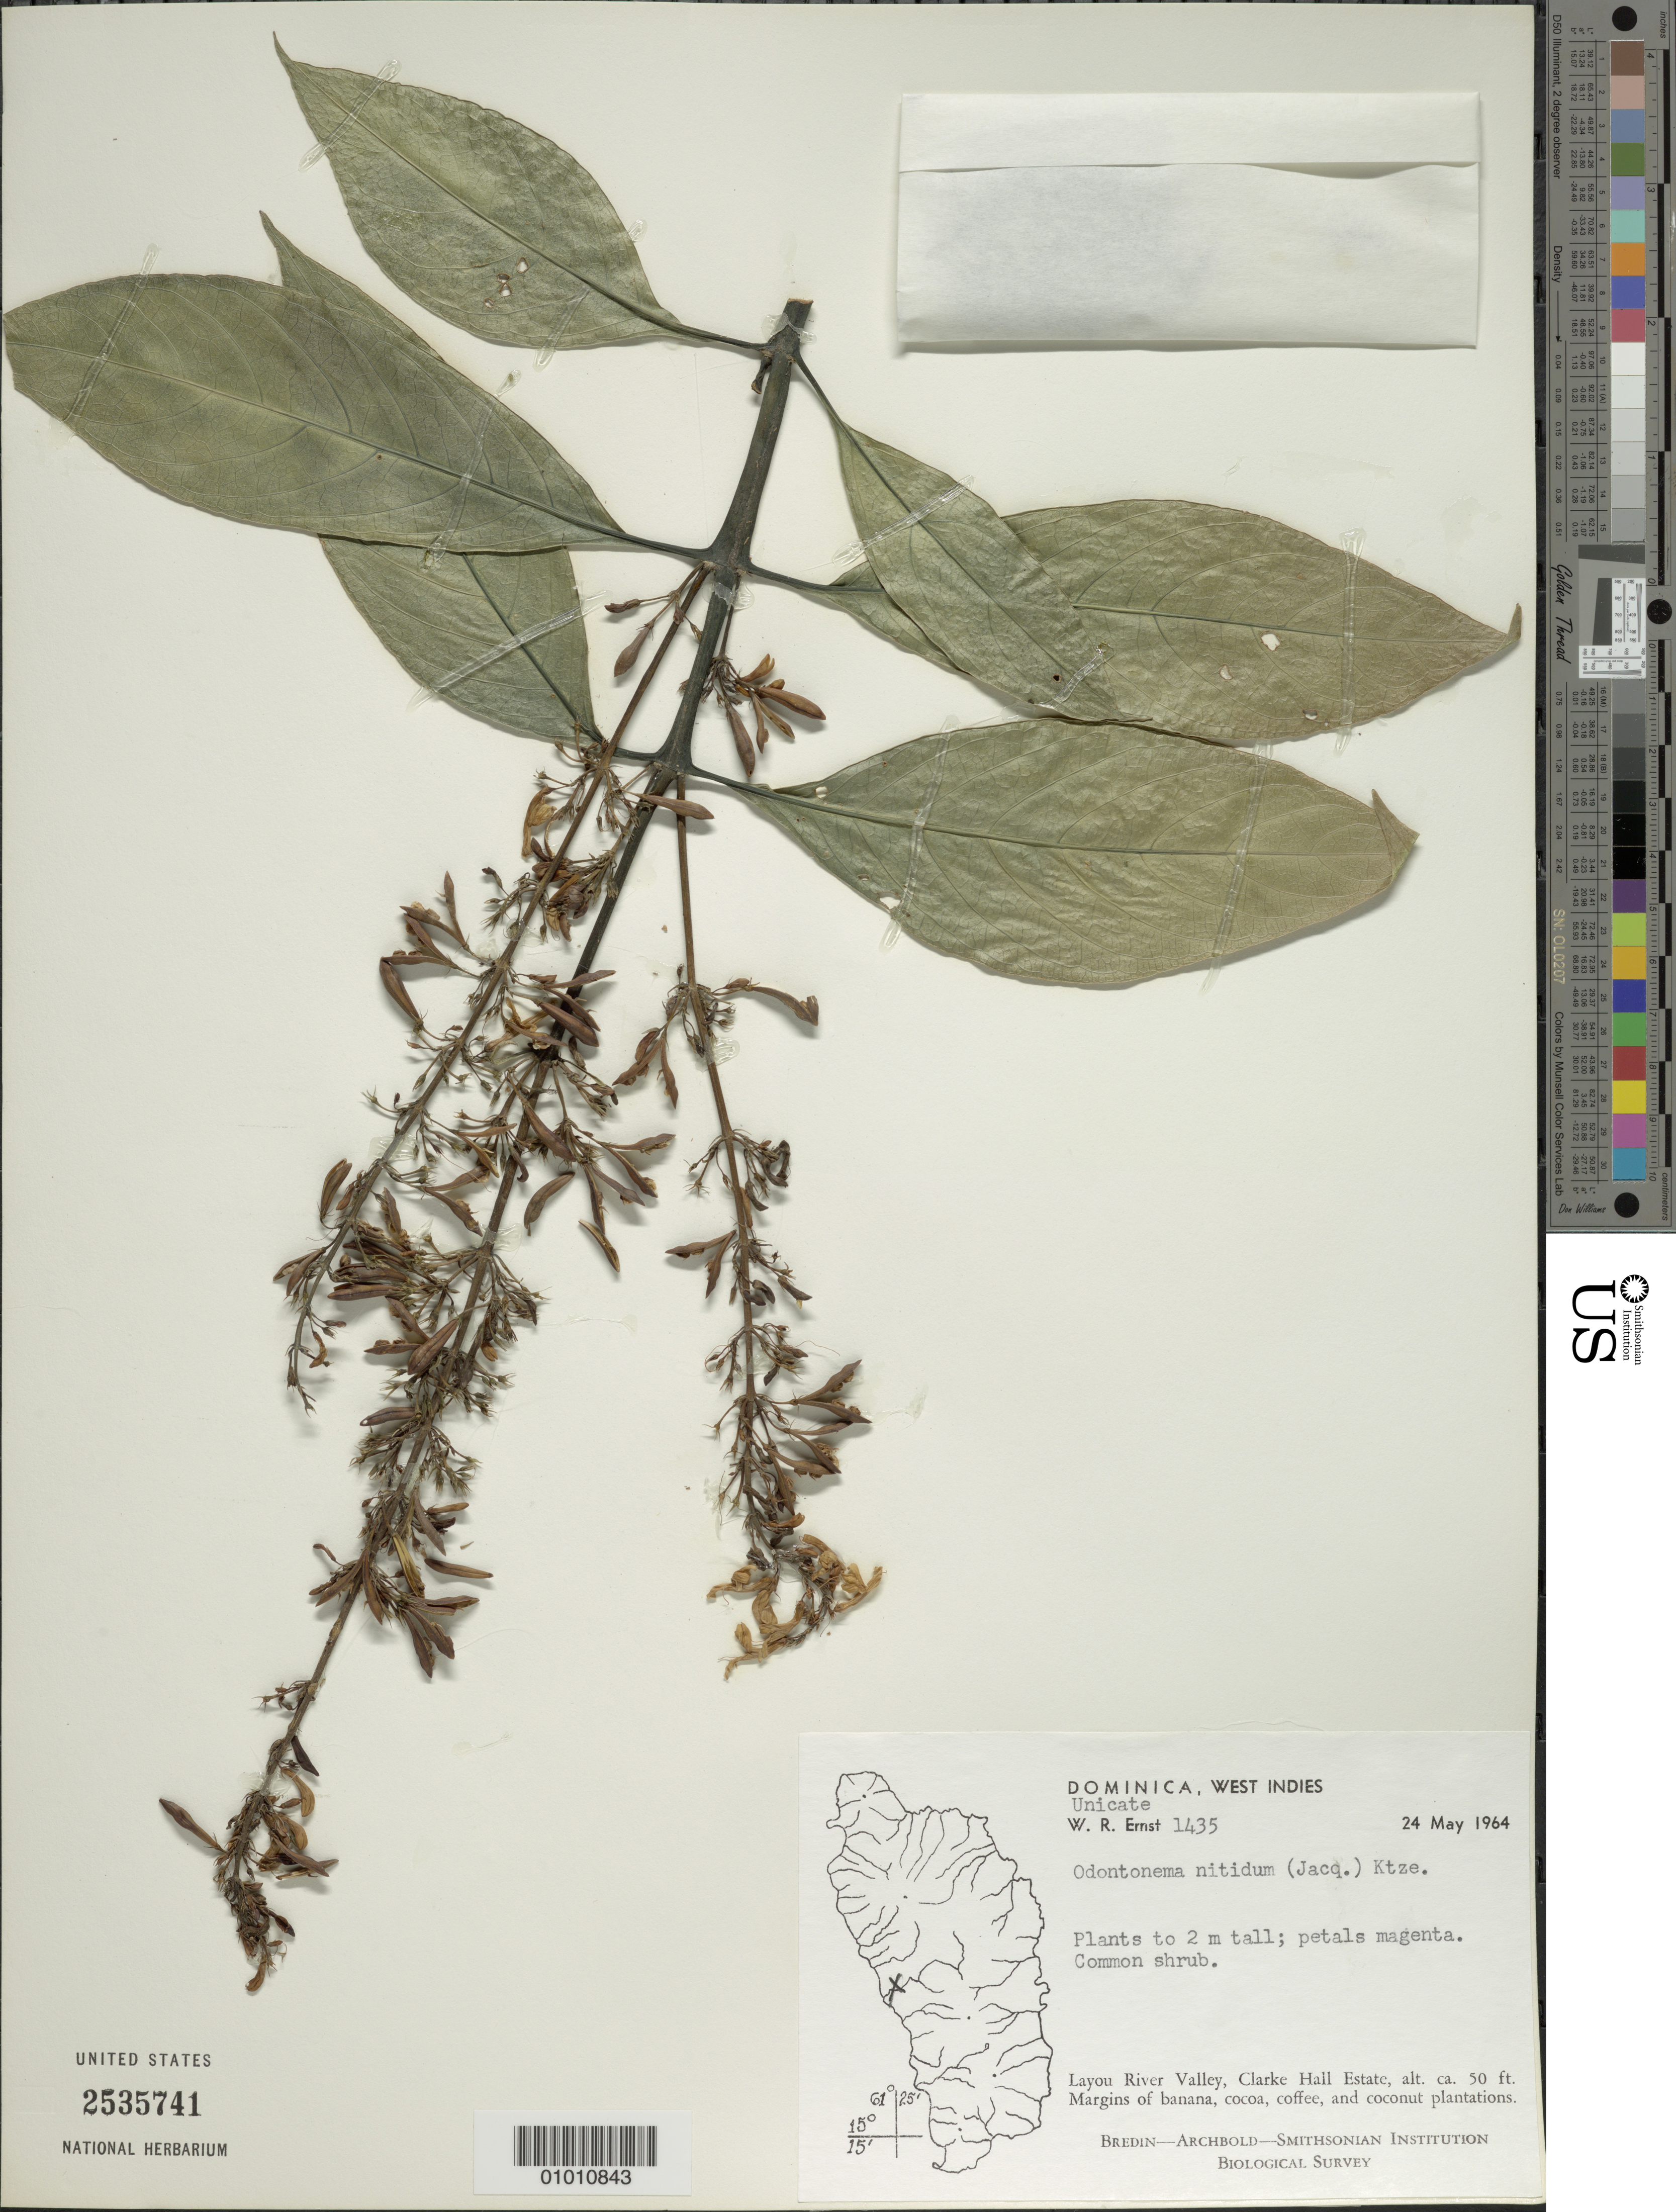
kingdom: Plantae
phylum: Tracheophyta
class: Magnoliopsida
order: Lamiales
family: Acanthaceae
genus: Odontonema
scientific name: Odontonema nitidum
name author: (Jacq.) Kuntze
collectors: W. R. Ernst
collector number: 1435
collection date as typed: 24 May 1964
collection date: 1964-05-24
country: Dominica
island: Dominica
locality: Layou River Valley, Clarke Hall Estate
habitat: Margins of banana, cocoa, coffee and coconut plantations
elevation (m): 15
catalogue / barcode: US 2535741